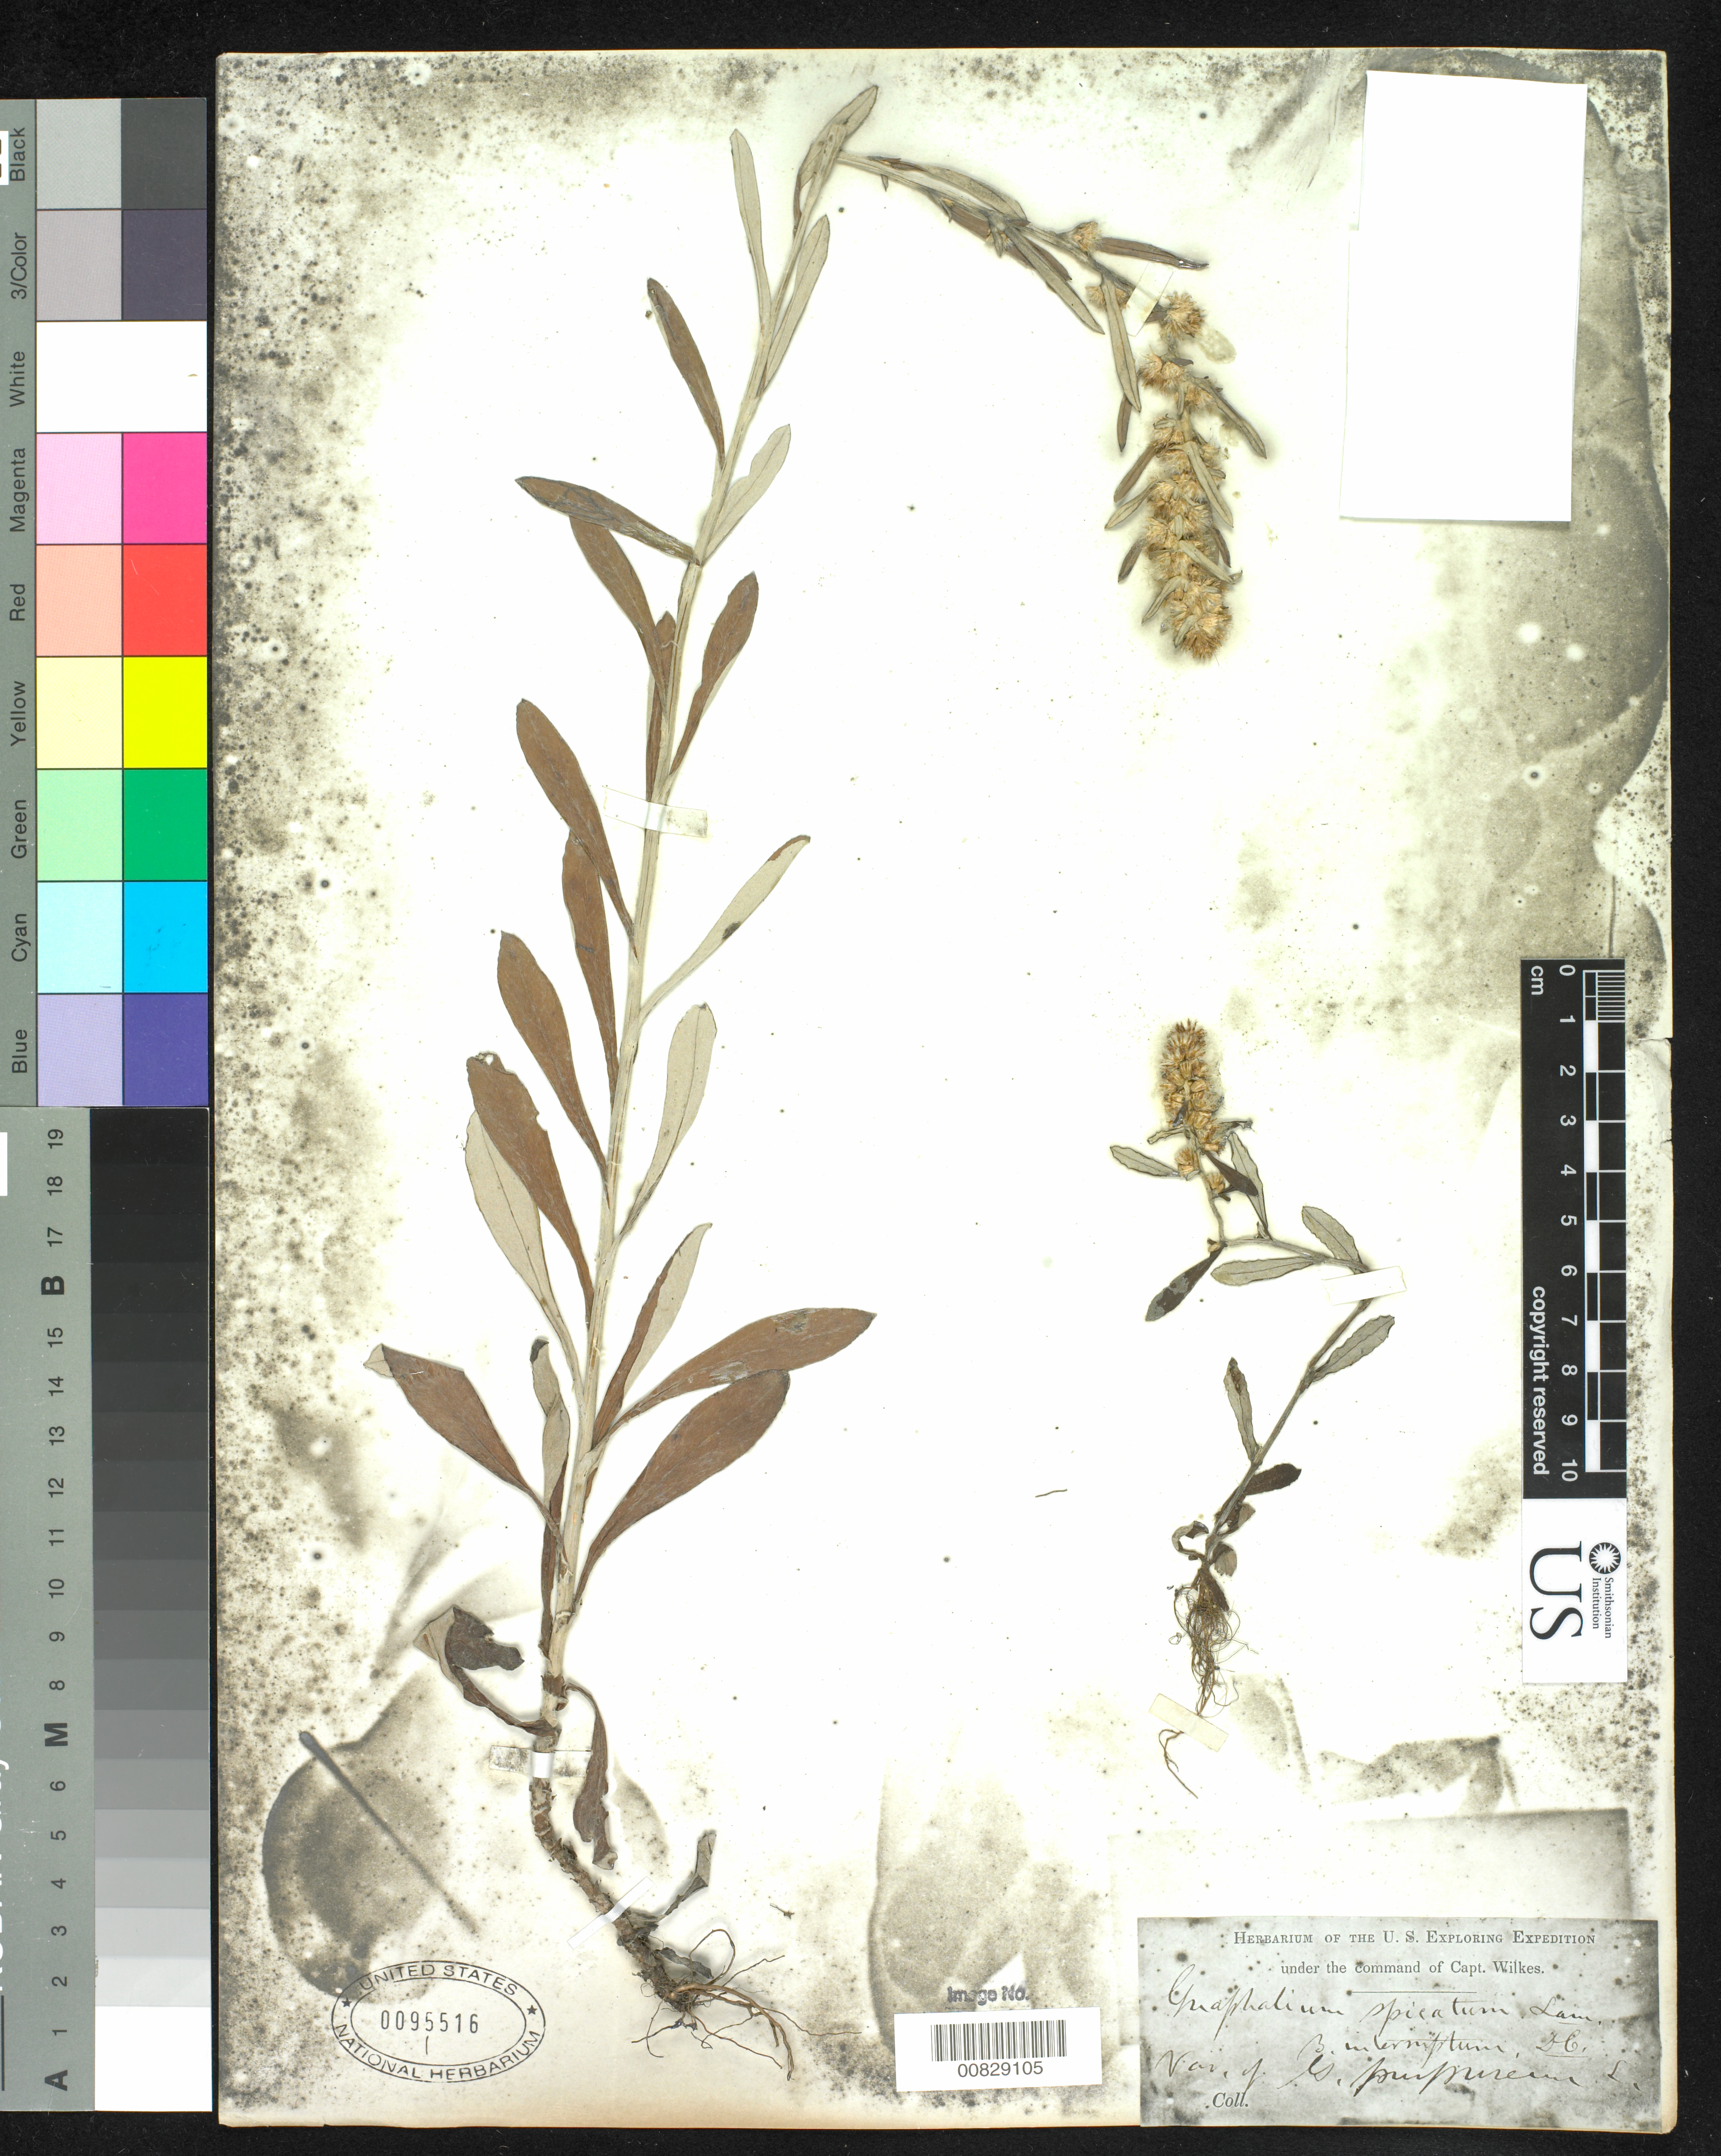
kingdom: Plantae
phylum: Tracheophyta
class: Magnoliopsida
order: Asterales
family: Asteraceae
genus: Gamochaeta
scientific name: Gamochaeta purpurea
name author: (L.) Cabrera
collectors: Wilkes Explor. Exped.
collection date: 1838/1842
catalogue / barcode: US 95516